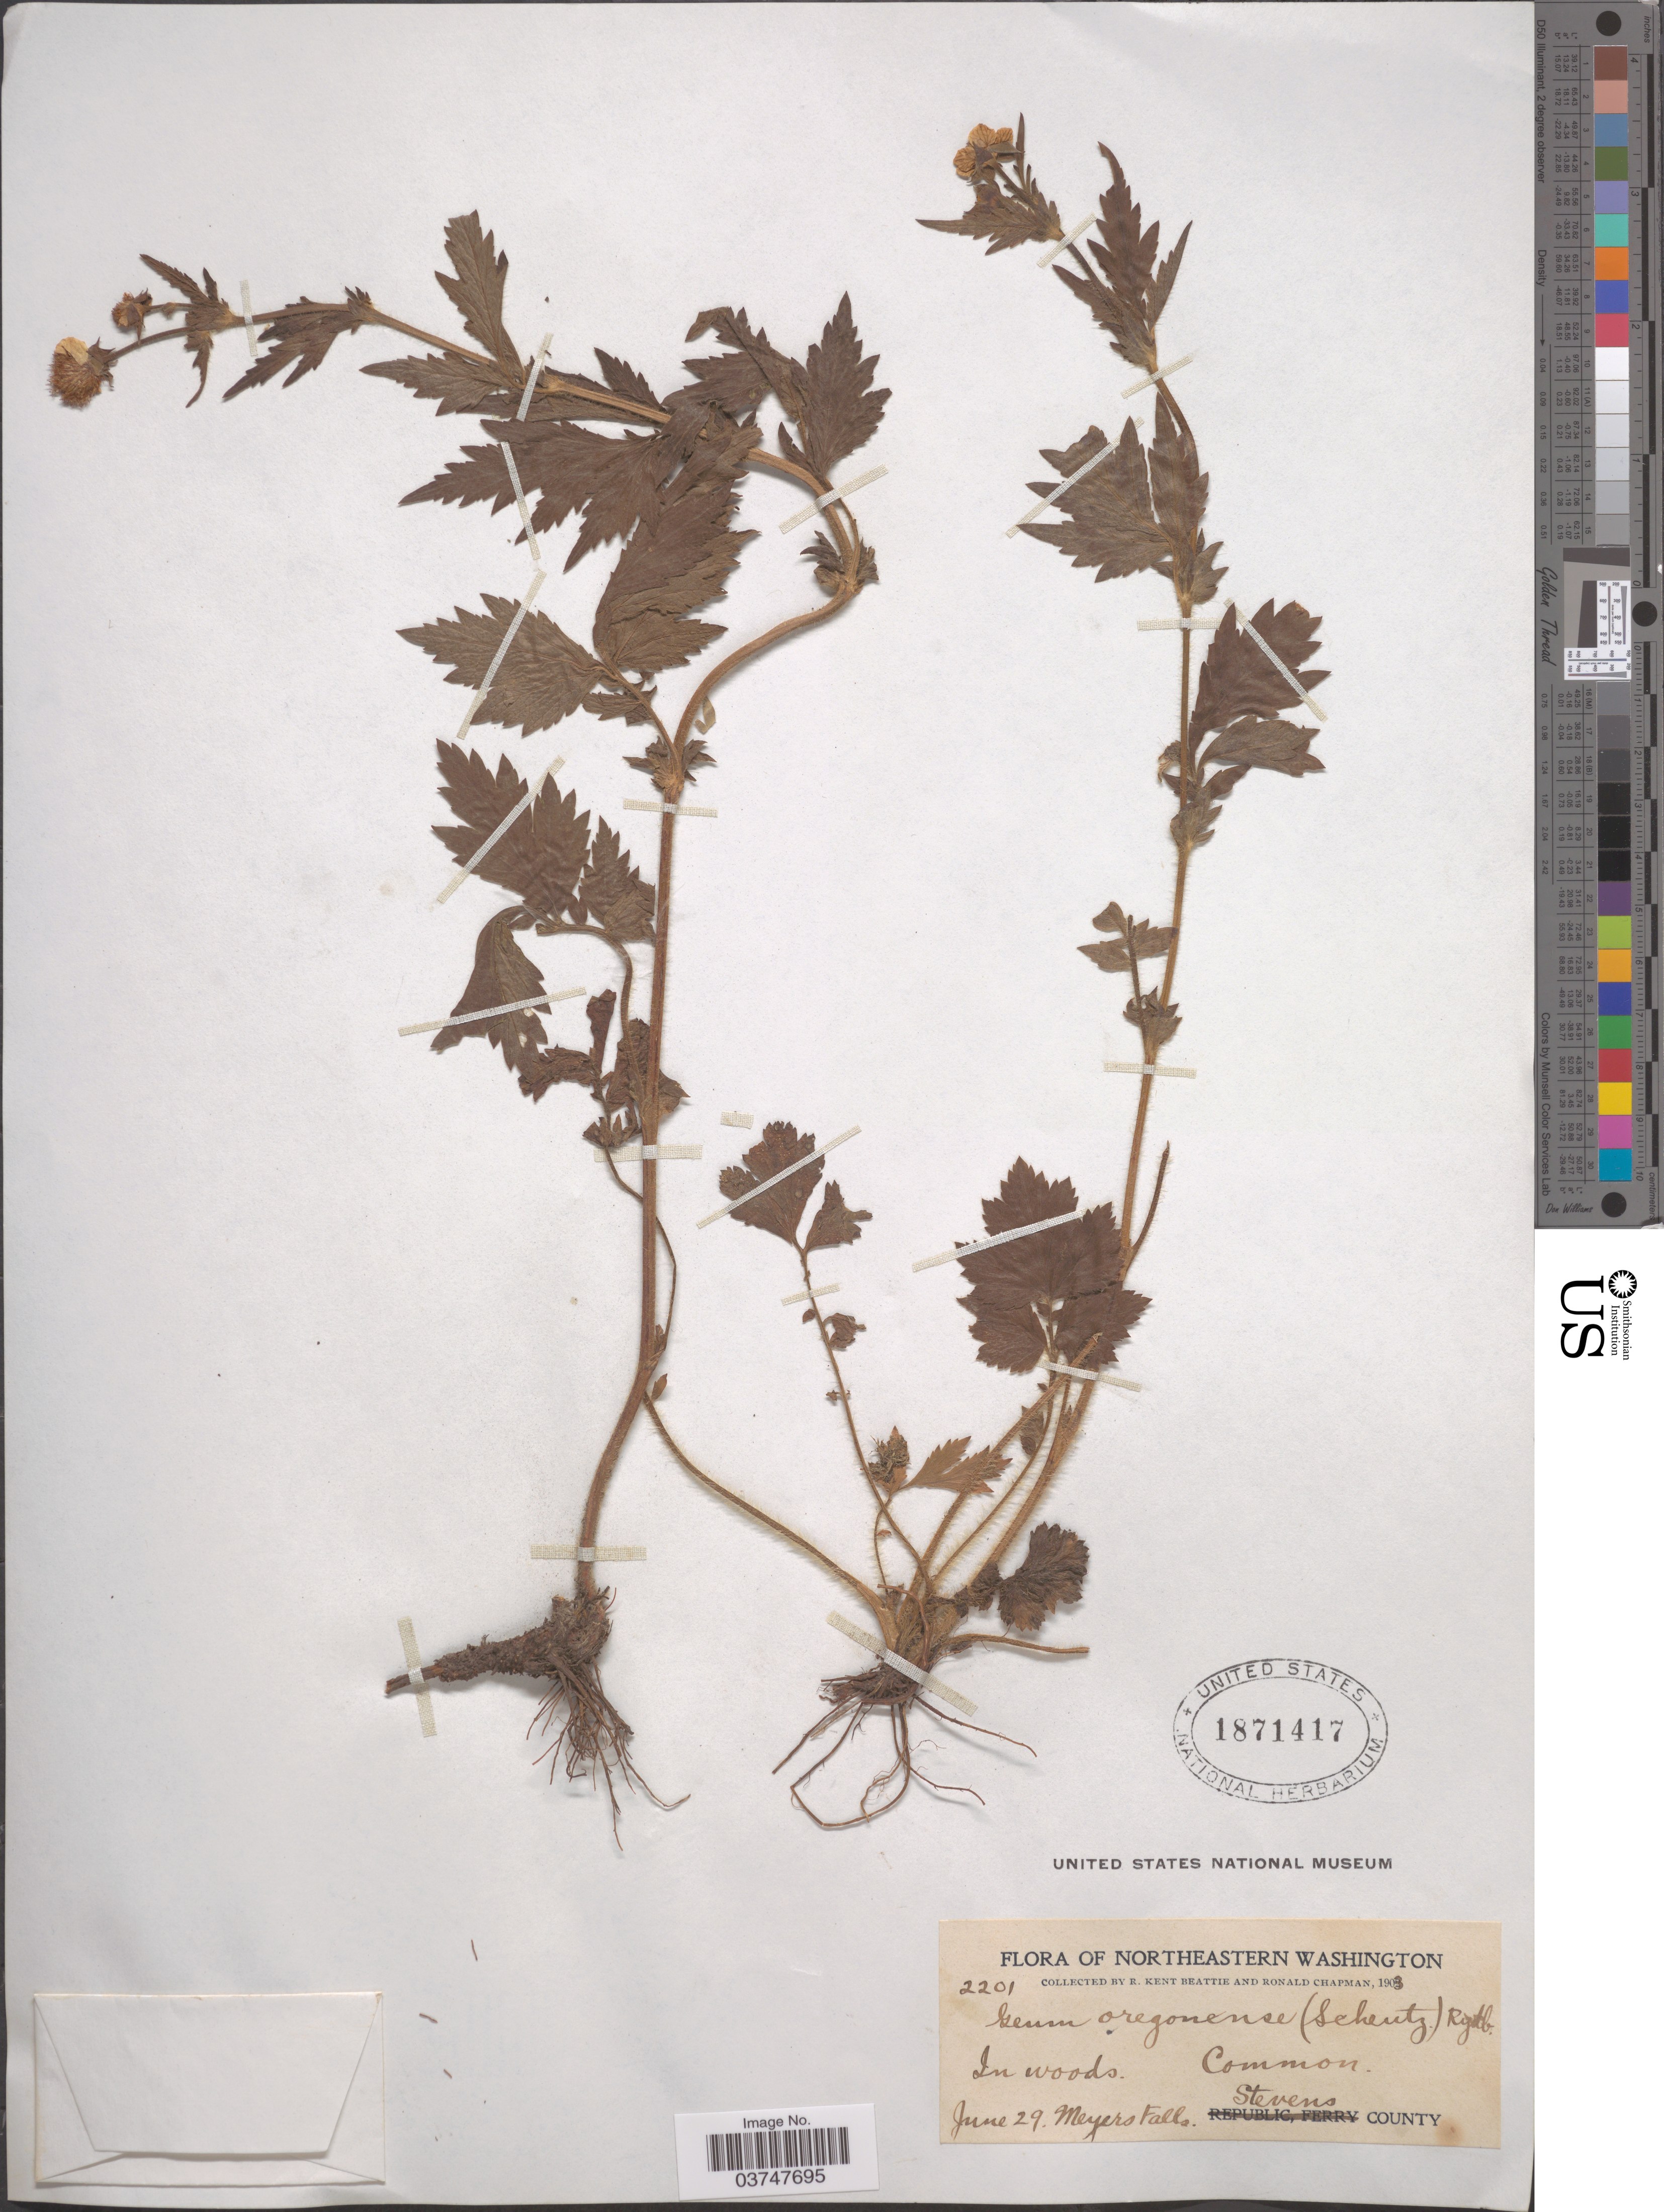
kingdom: Plantae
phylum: Tracheophyta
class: Magnoliopsida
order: Rosales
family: Rosaceae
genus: Geum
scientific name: Geum oregonense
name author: Rydb.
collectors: R. K. Beattie & R. Chapman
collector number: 2201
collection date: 1903-06-29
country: United States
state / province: Washington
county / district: Stevens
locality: Northeastern Washington. Meyers Falls. Stevens County.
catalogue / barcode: US 1871417